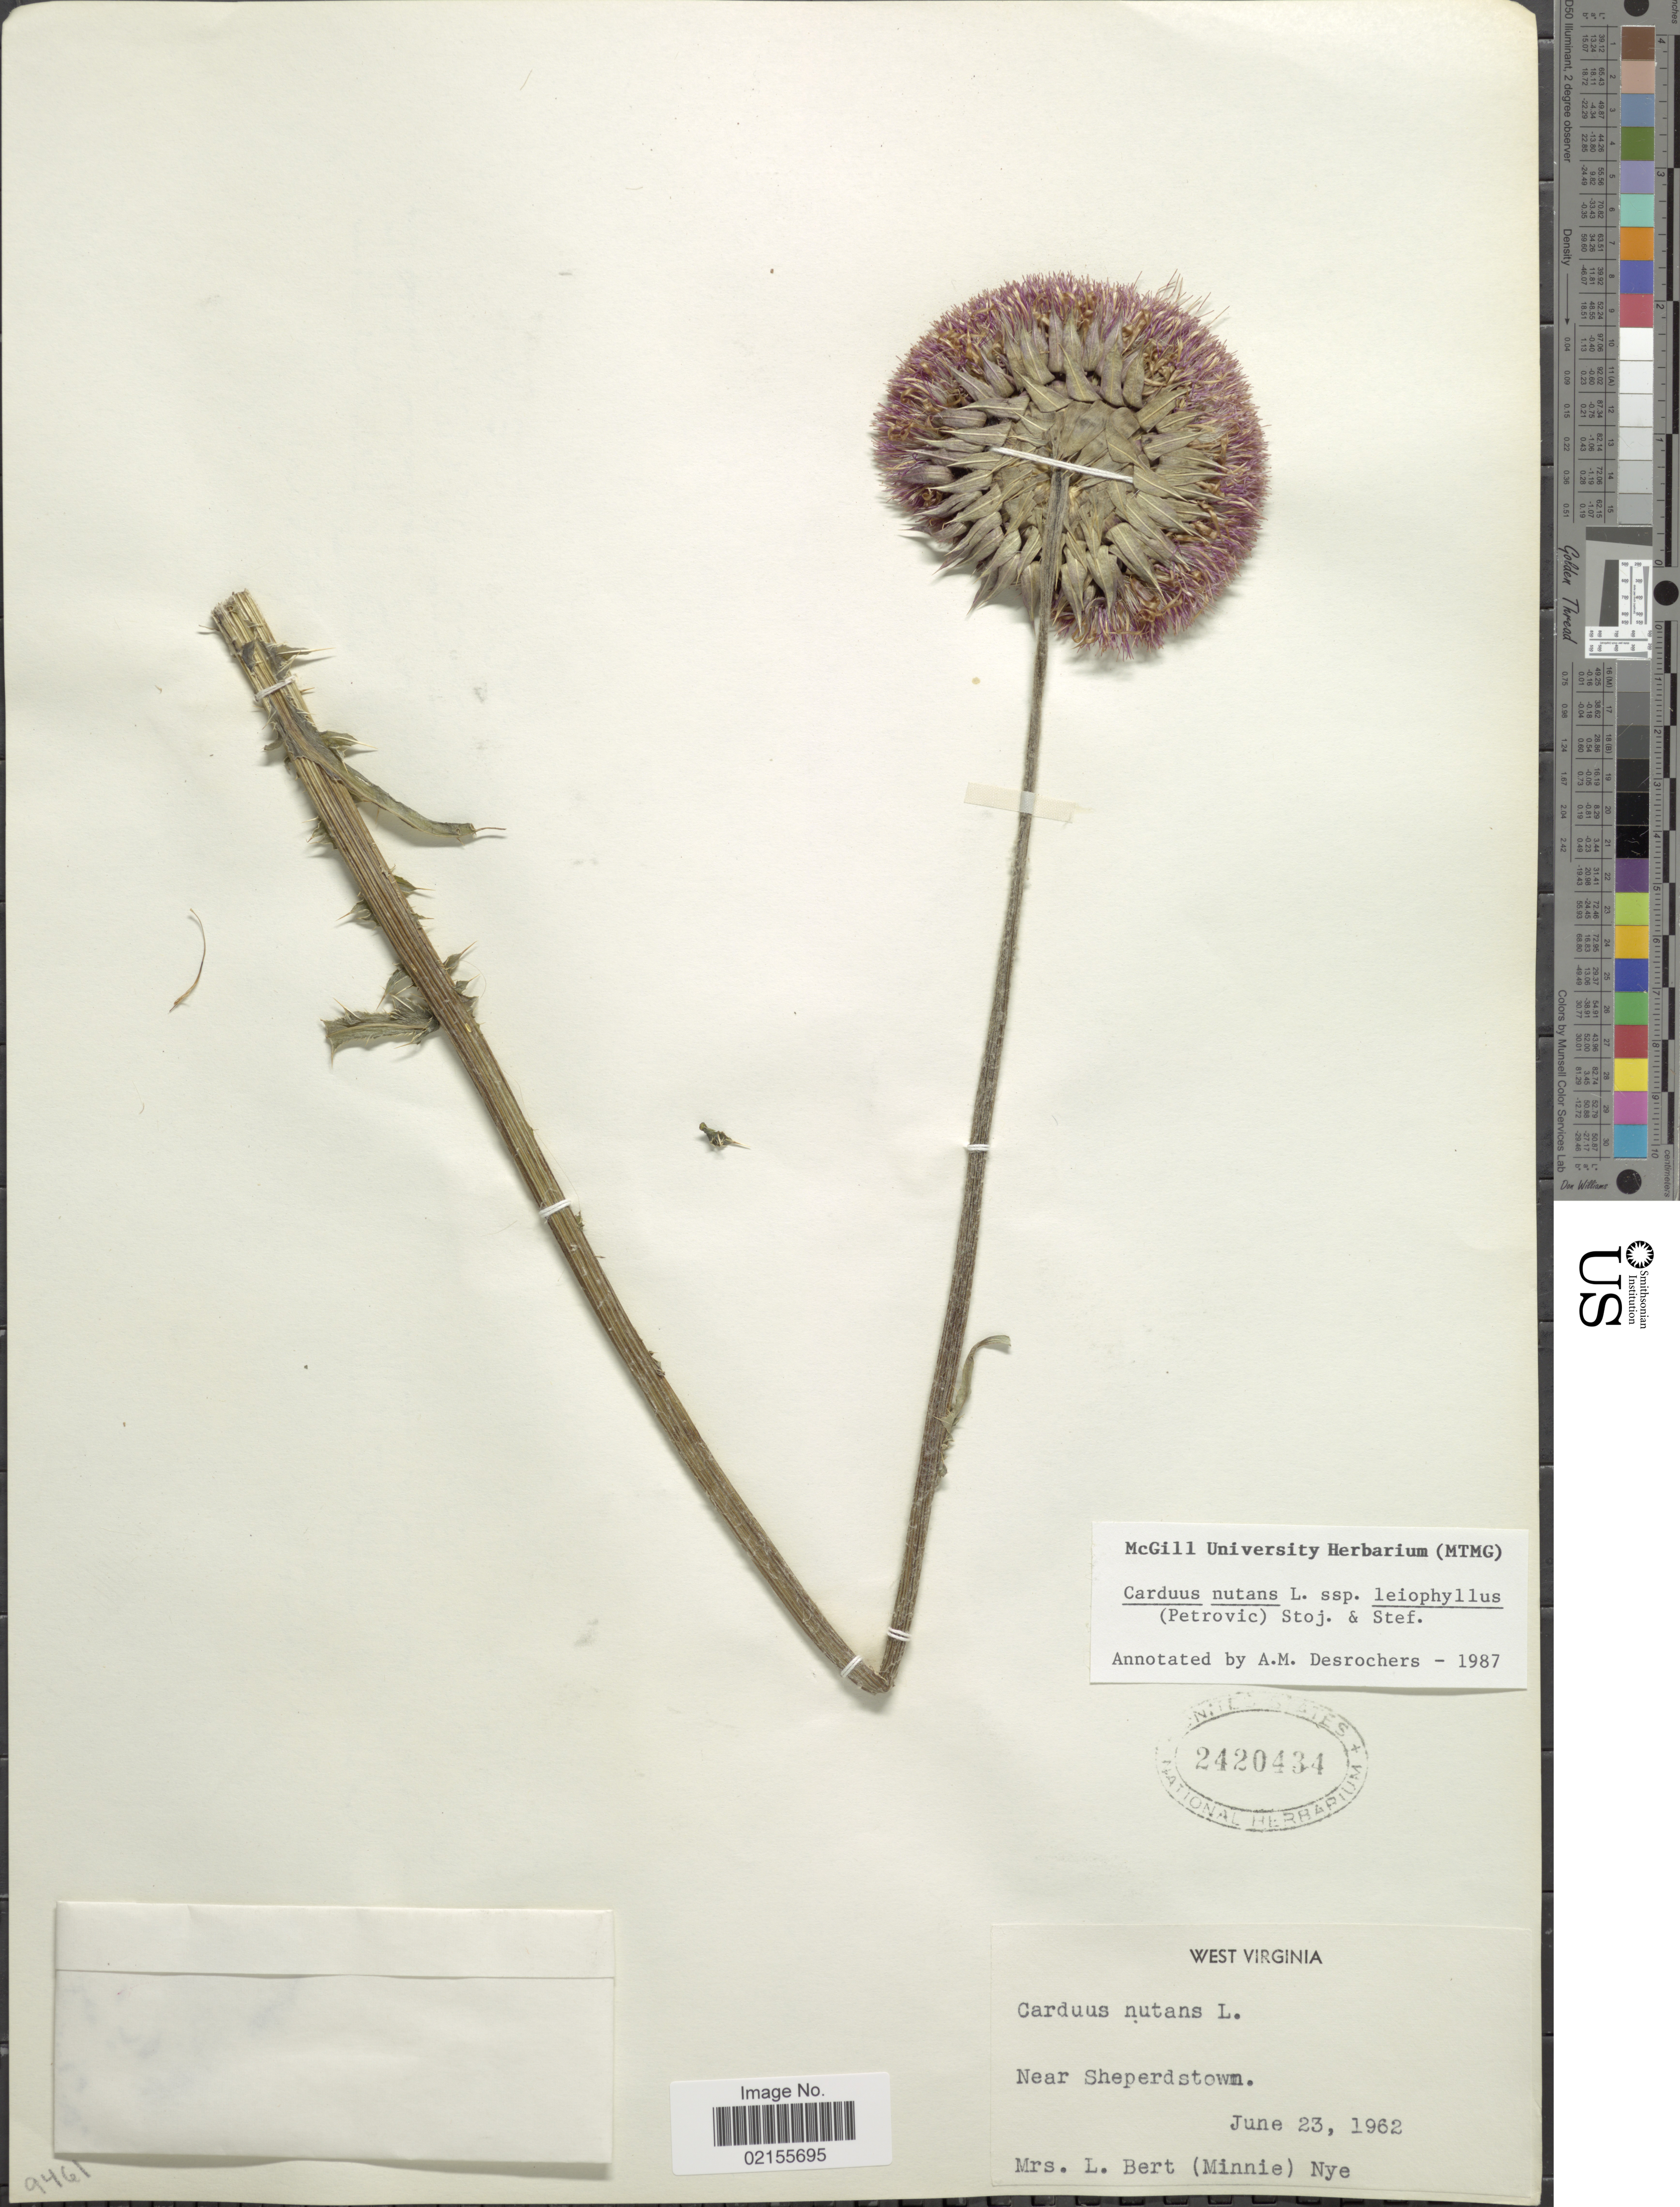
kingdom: Plantae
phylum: Tracheophyta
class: Magnoliopsida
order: Asterales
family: Asteraceae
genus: Carduus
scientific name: Carduus nutans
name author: L.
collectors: M. Nye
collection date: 1962-06-23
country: United States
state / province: West Virginia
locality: Near Sheperdstown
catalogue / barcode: US 2420434